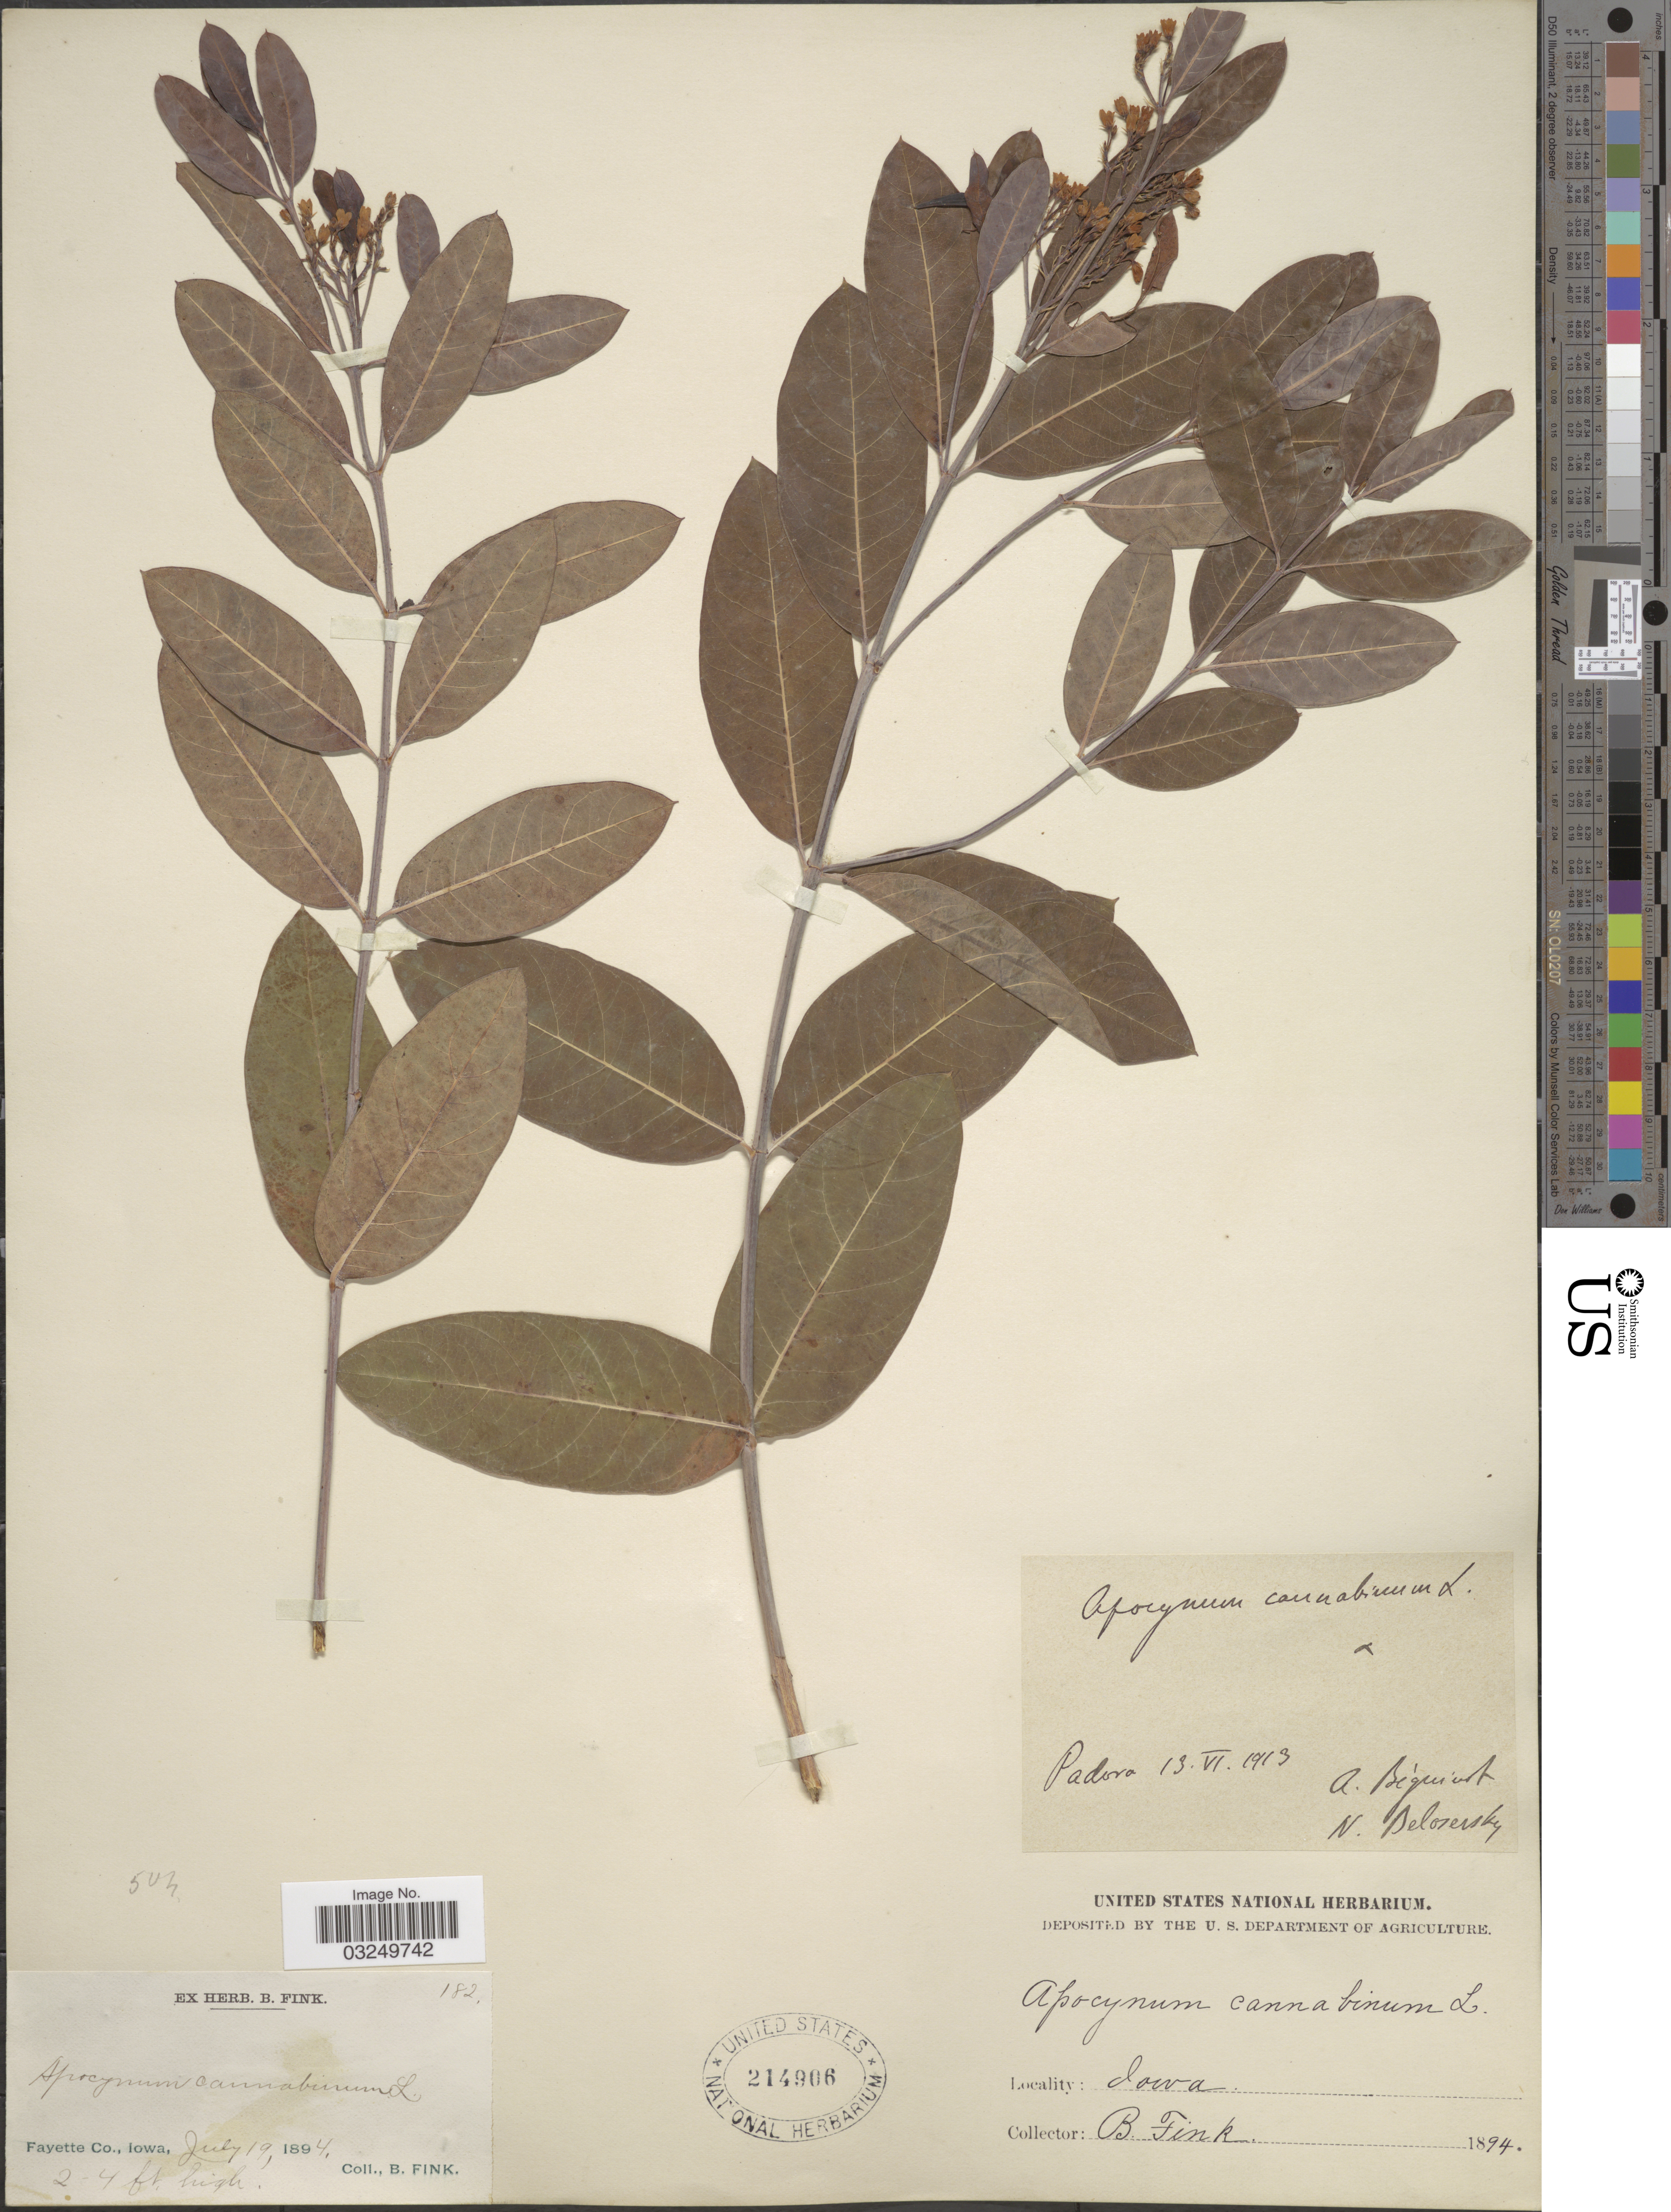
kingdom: Plantae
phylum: Tracheophyta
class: Magnoliopsida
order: Gentianales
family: Apocynaceae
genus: Apocynum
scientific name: Apocynum cannabinum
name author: L.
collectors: B. Fink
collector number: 182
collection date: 1894-07-19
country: United States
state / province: Iowa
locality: Fayette Co.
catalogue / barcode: US 214906